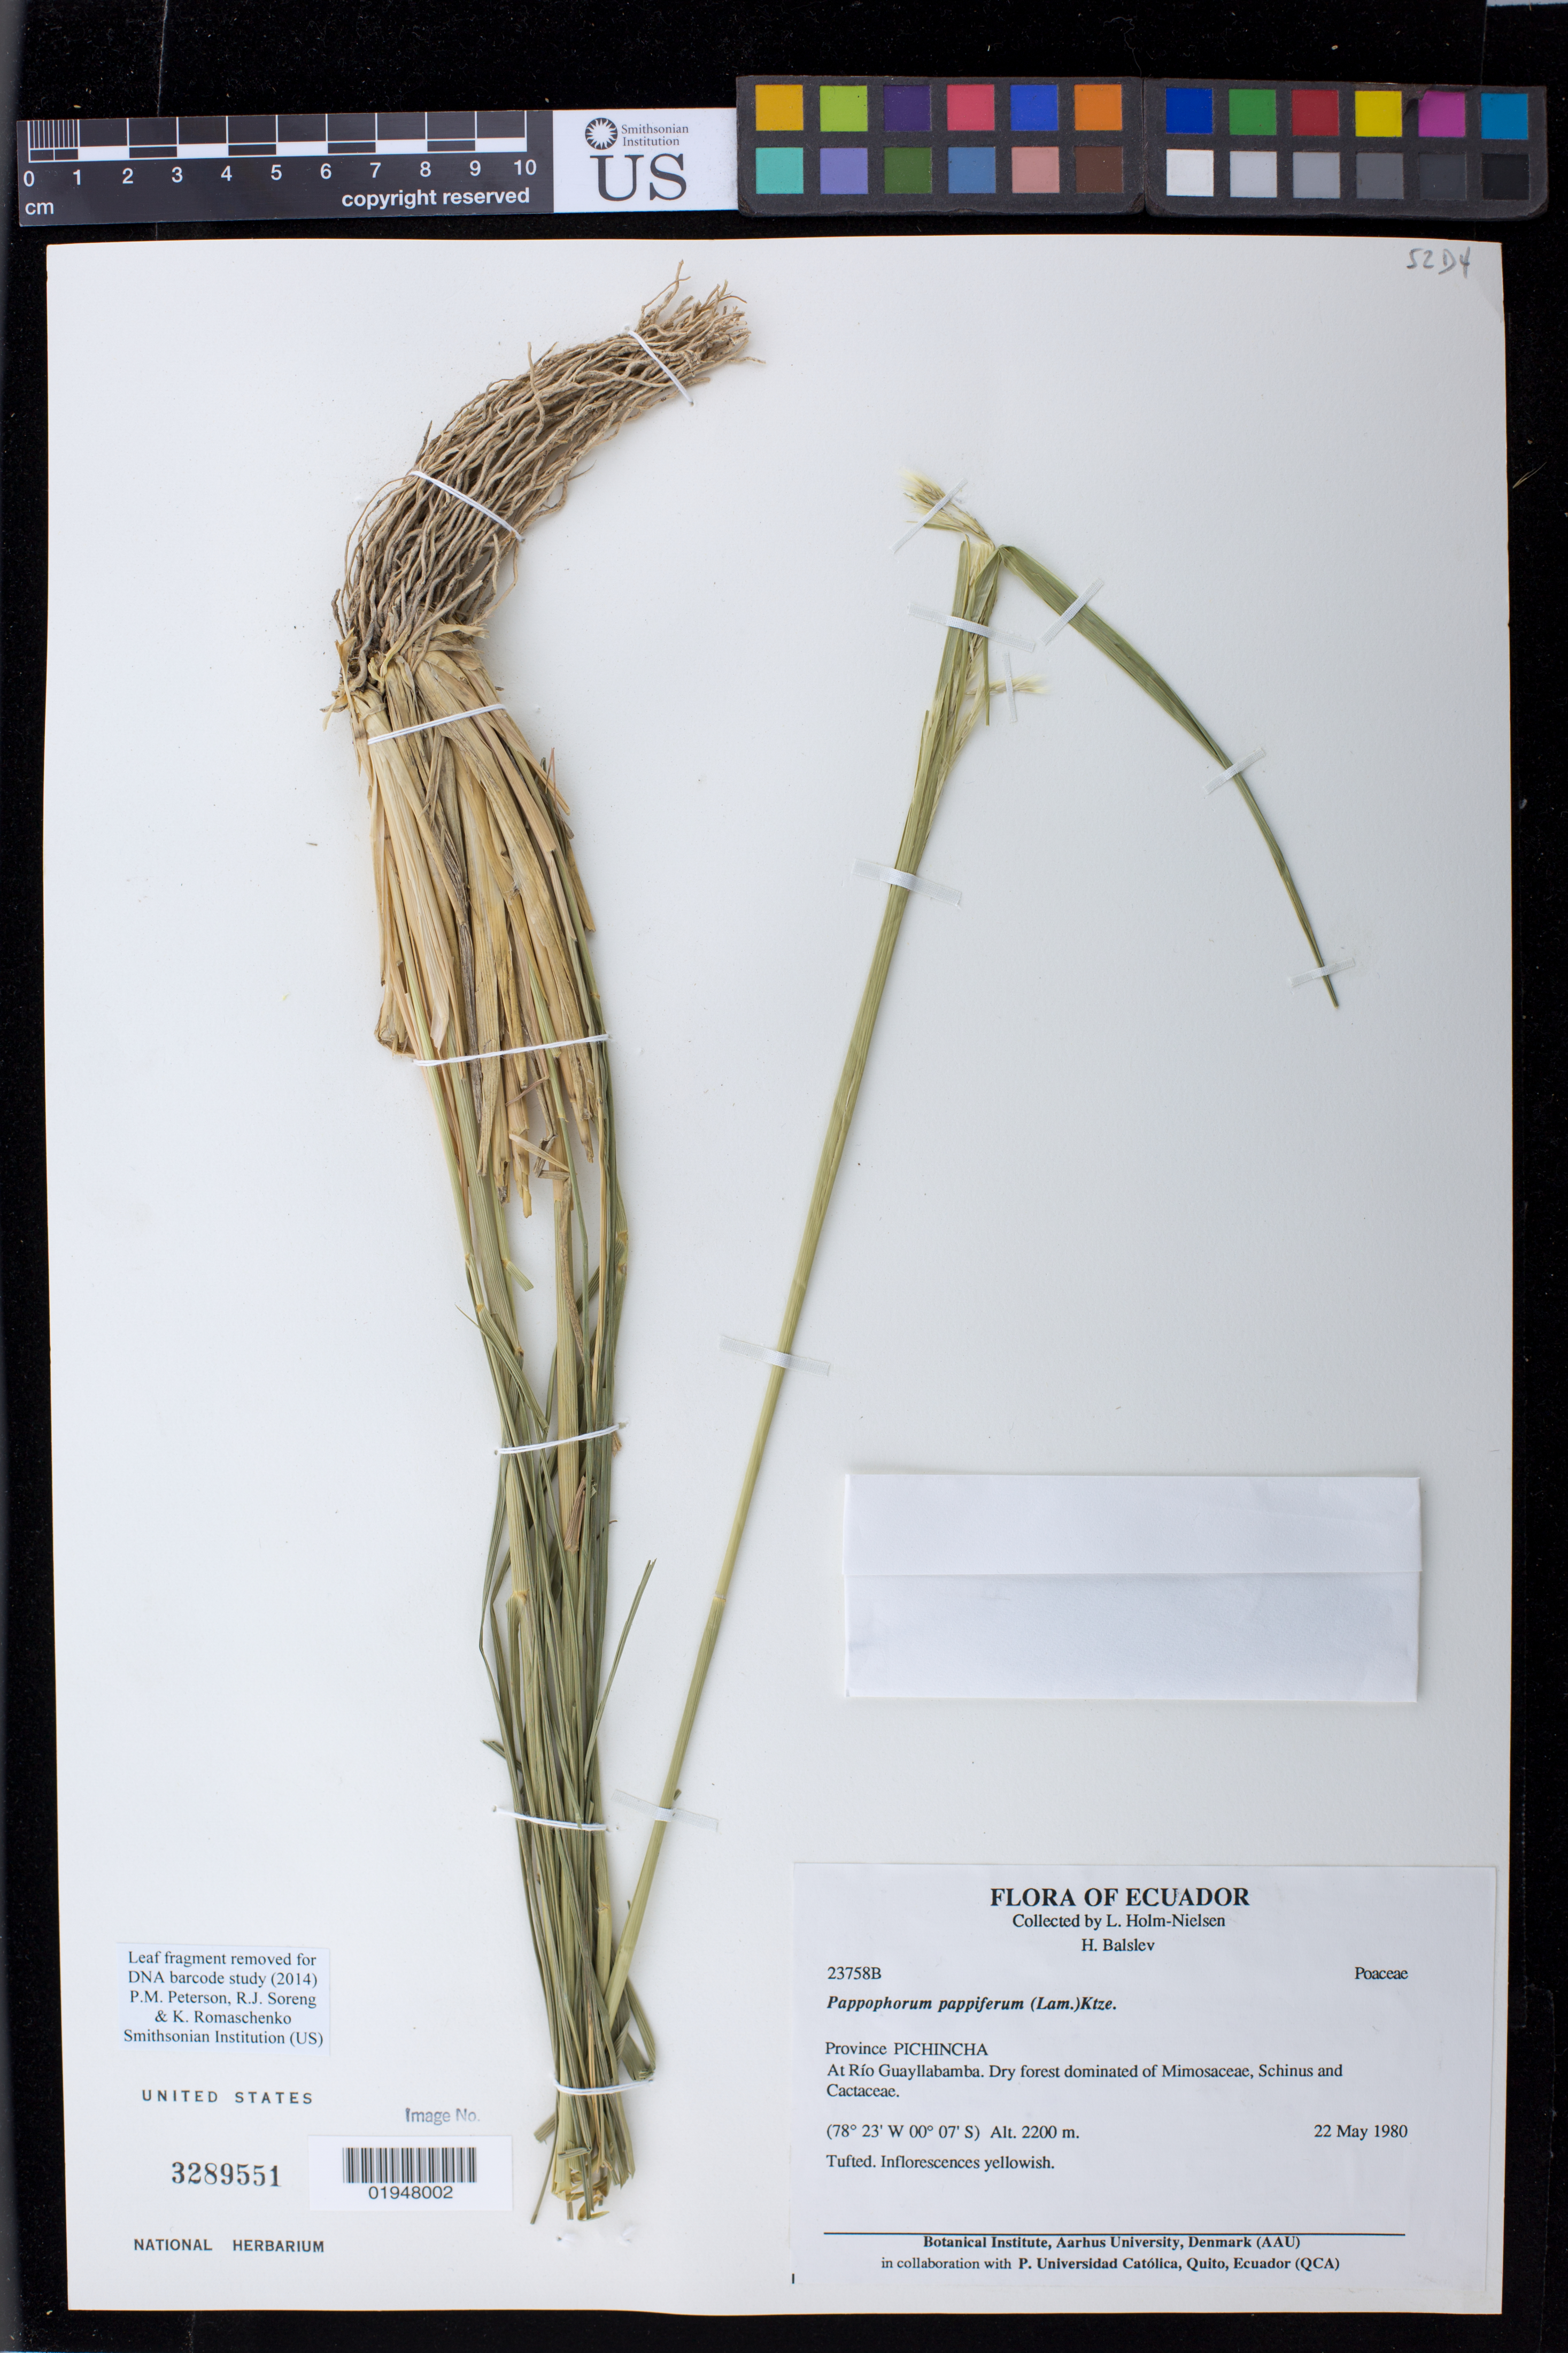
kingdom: Plantae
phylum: Tracheophyta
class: Liliopsida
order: Poales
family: Poaceae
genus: Pappophorum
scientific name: Pappophorum pappiferum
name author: (Lam.) Kuntze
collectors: L. B. Holm-Nielsen & H. Balslev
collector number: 23758B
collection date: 1980-05-22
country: Ecuador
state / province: Pichincha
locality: At Rio Guayllabamba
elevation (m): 2200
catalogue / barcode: US 3289551